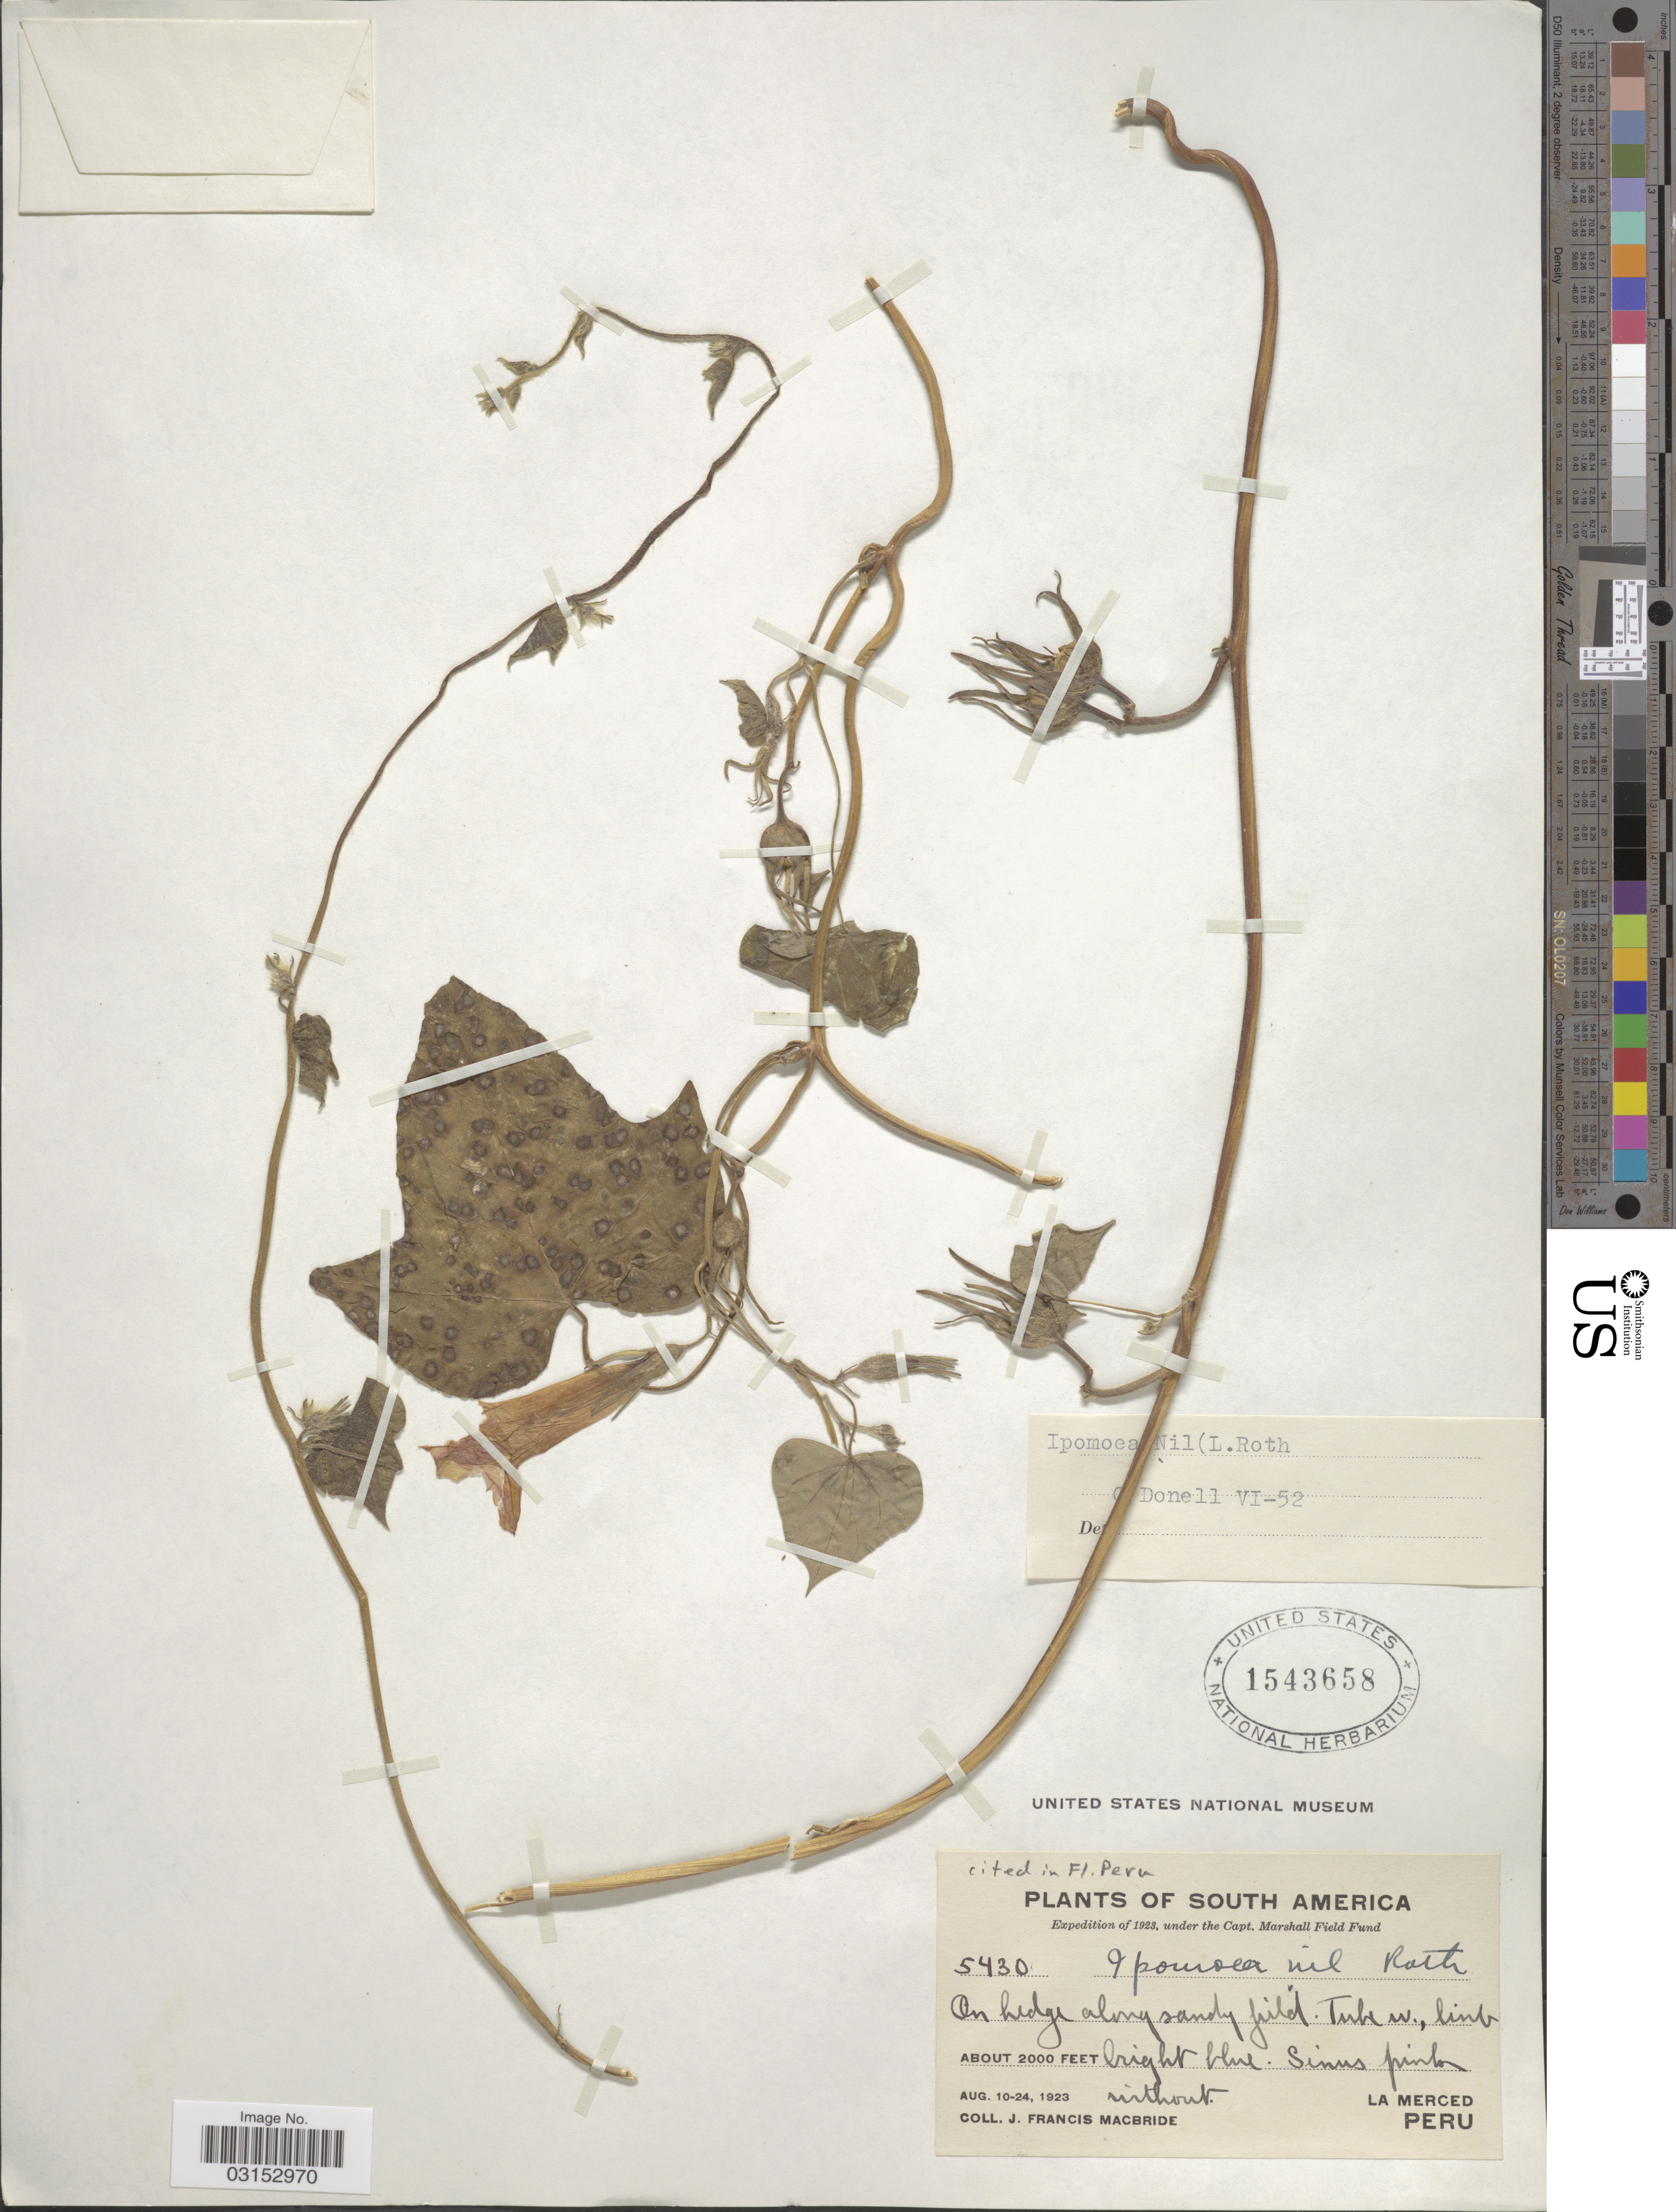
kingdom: Plantae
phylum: Tracheophyta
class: Magnoliopsida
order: Solanales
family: Convolvulaceae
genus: Ipomoea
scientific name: Ipomoea nil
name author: (L.) Roth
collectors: J. F. Macbride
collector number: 5430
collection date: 1923-08-10/1923-08-24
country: Peru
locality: La Merced.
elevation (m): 610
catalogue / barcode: US 1543658